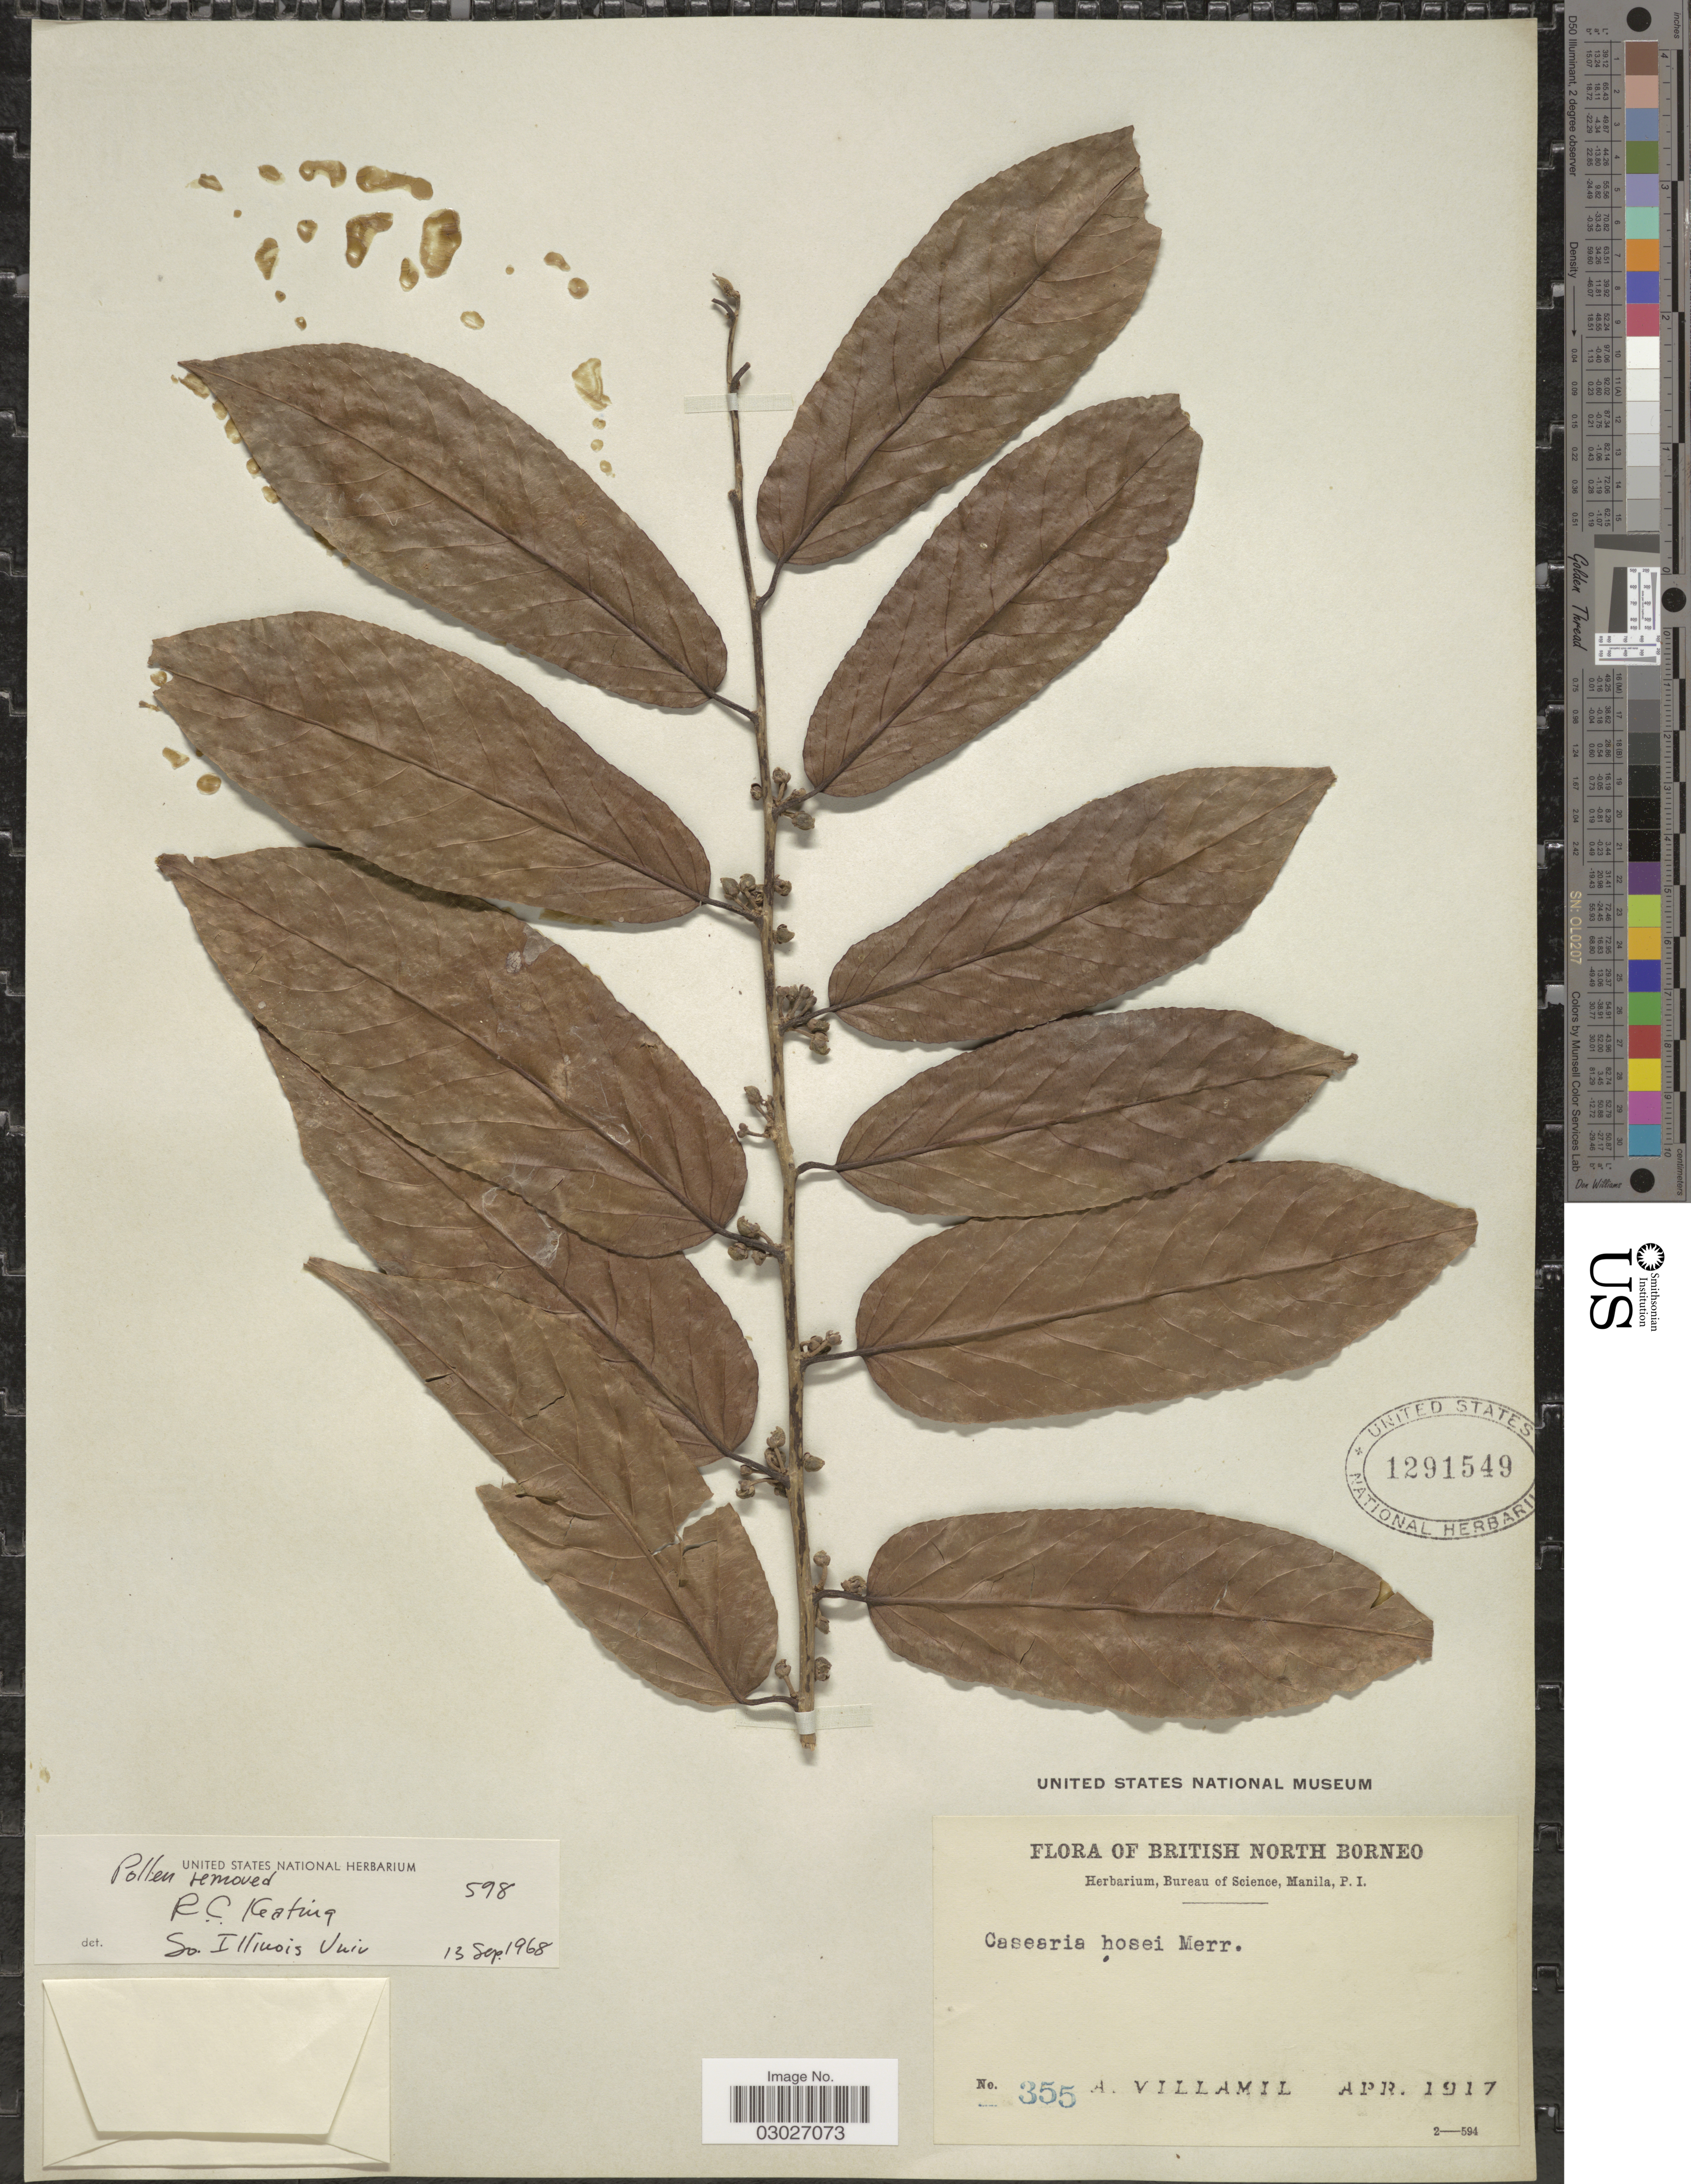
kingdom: Plantae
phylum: Tracheophyta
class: Magnoliopsida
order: Malpighiales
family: Salicaceae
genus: Casearia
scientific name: Casearia hosei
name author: Merr.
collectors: A. Villamil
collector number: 355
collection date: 1917-04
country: Malaysia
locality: British North Borneo.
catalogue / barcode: US 1291549